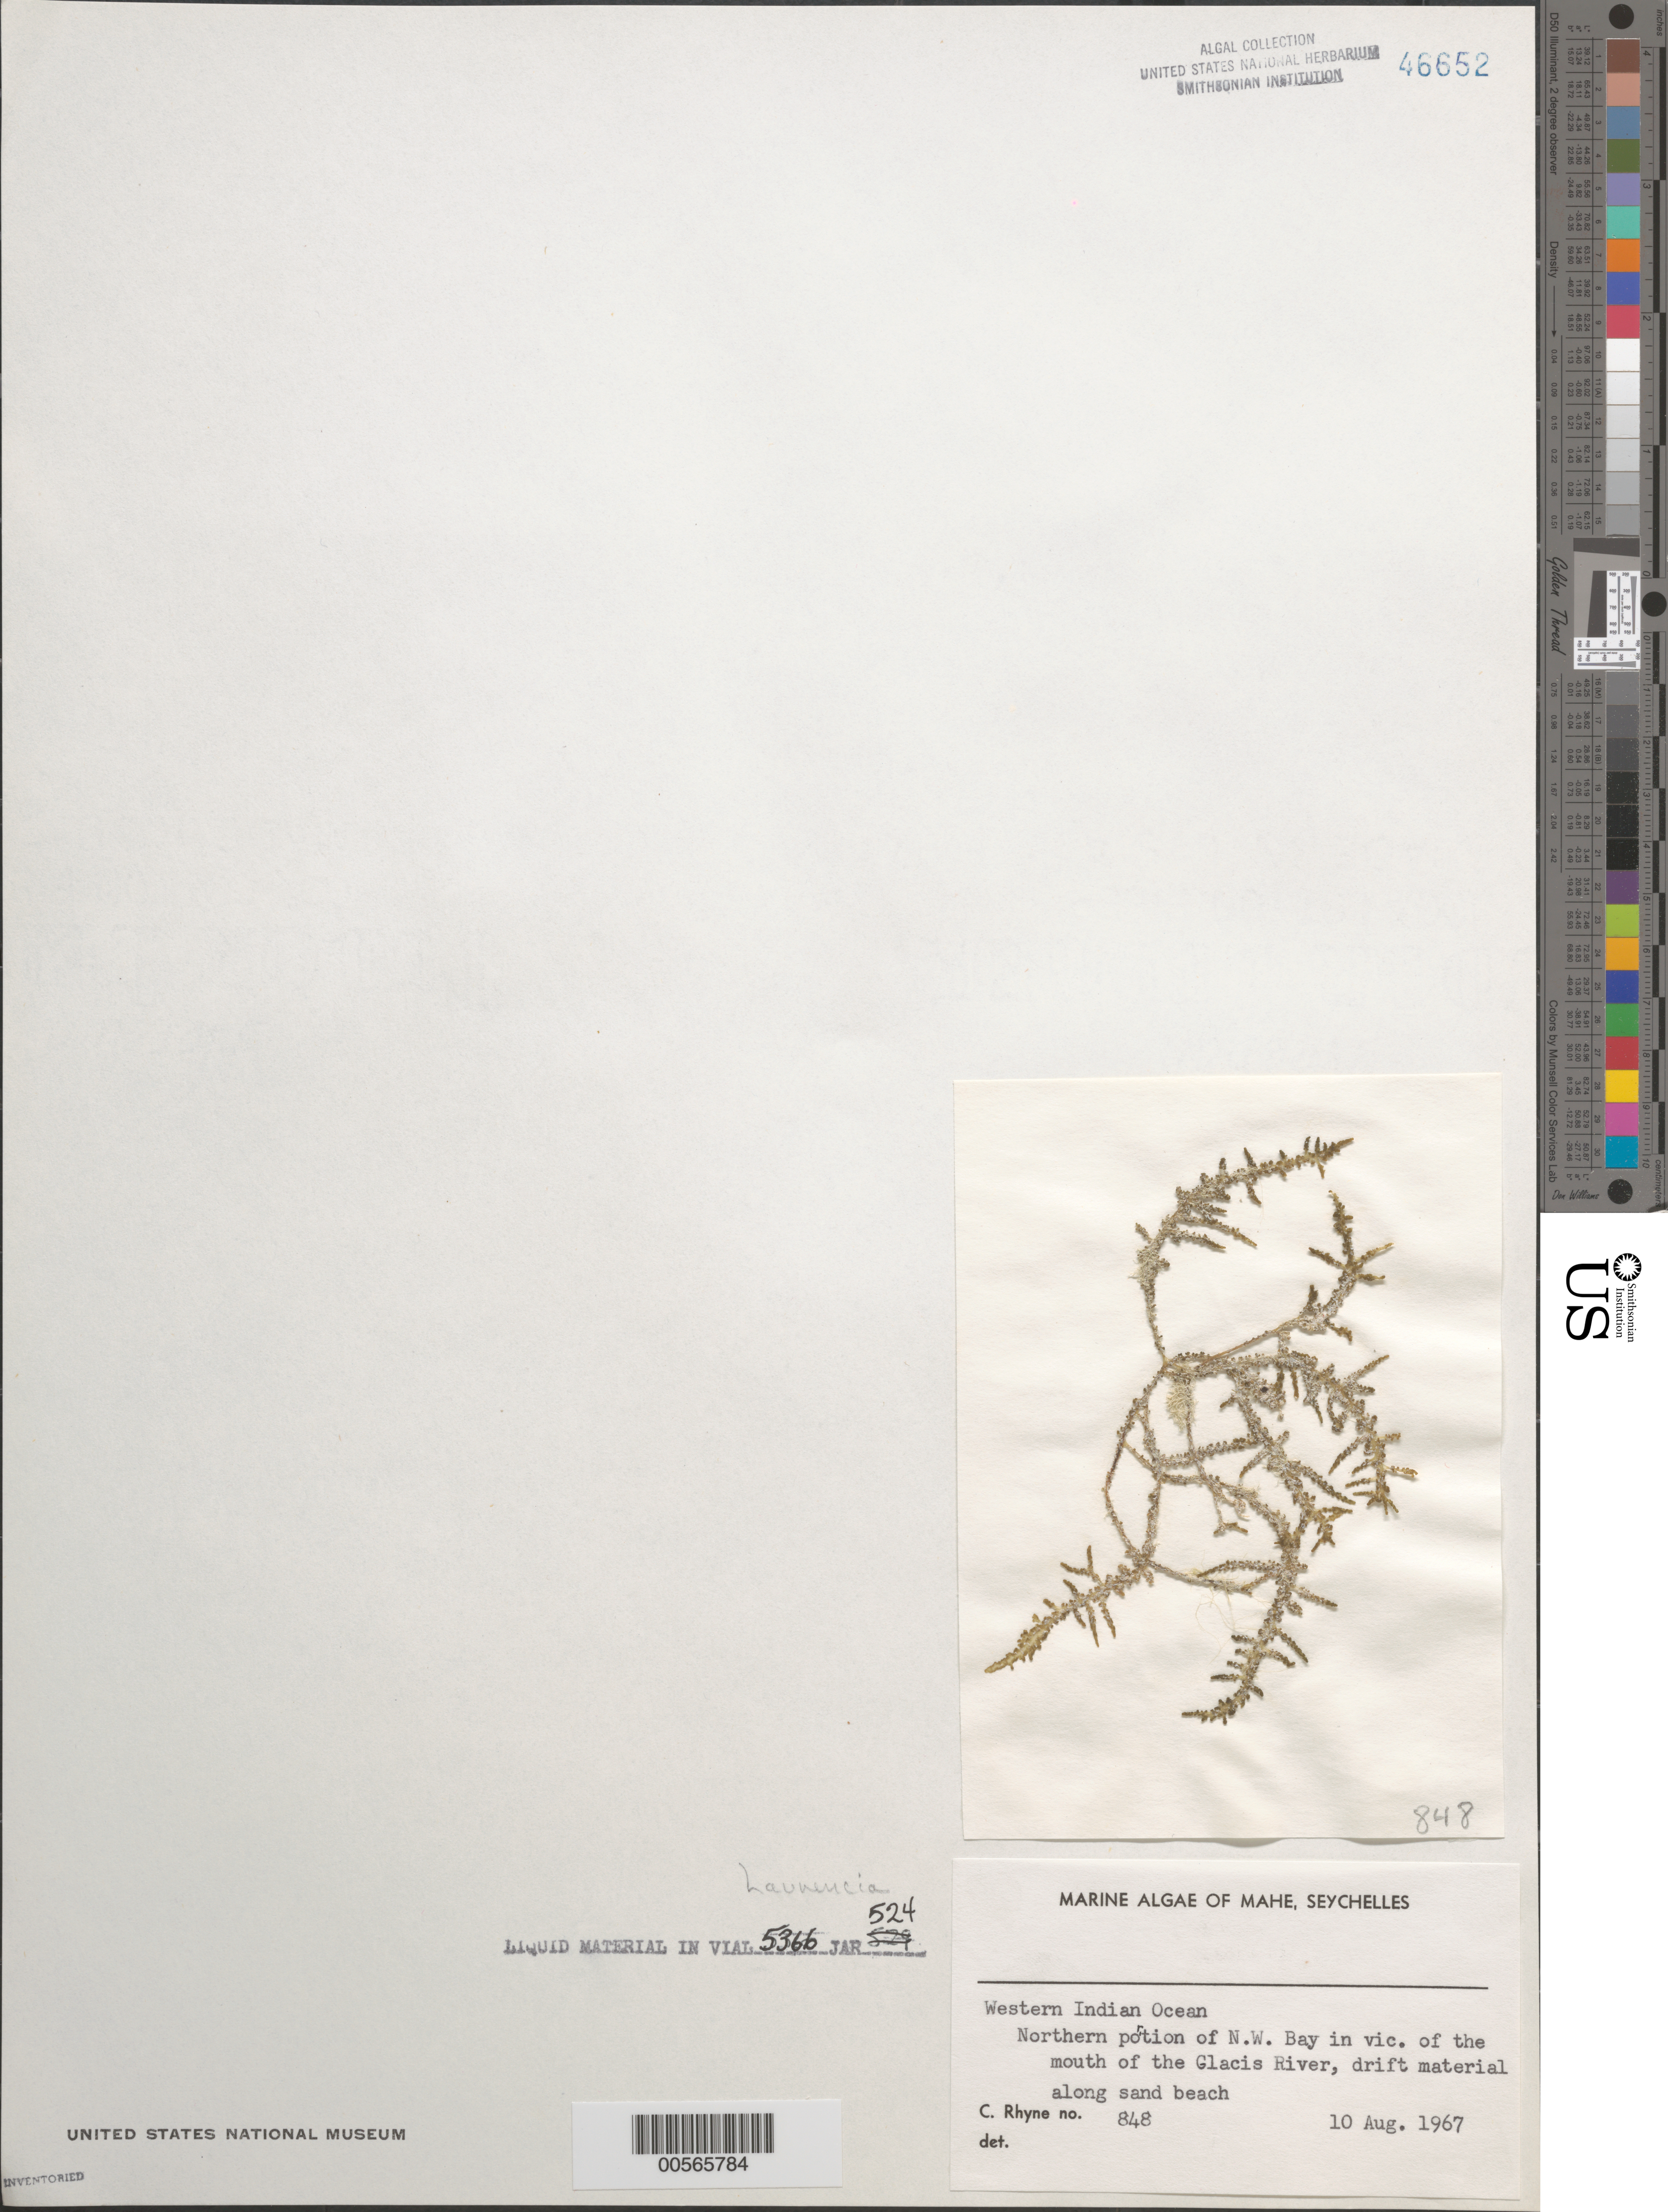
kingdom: Plantae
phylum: Rhodophyta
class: Florideophyceae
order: Ceramiales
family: Rhodomelaceae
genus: Laurencia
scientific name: Laurencia sp.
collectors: C. Rhyne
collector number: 848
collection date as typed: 10 Aug 1967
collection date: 1967-08-10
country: Seychelles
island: Mahé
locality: Northwest bay near Glacis River mouth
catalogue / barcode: US 46652